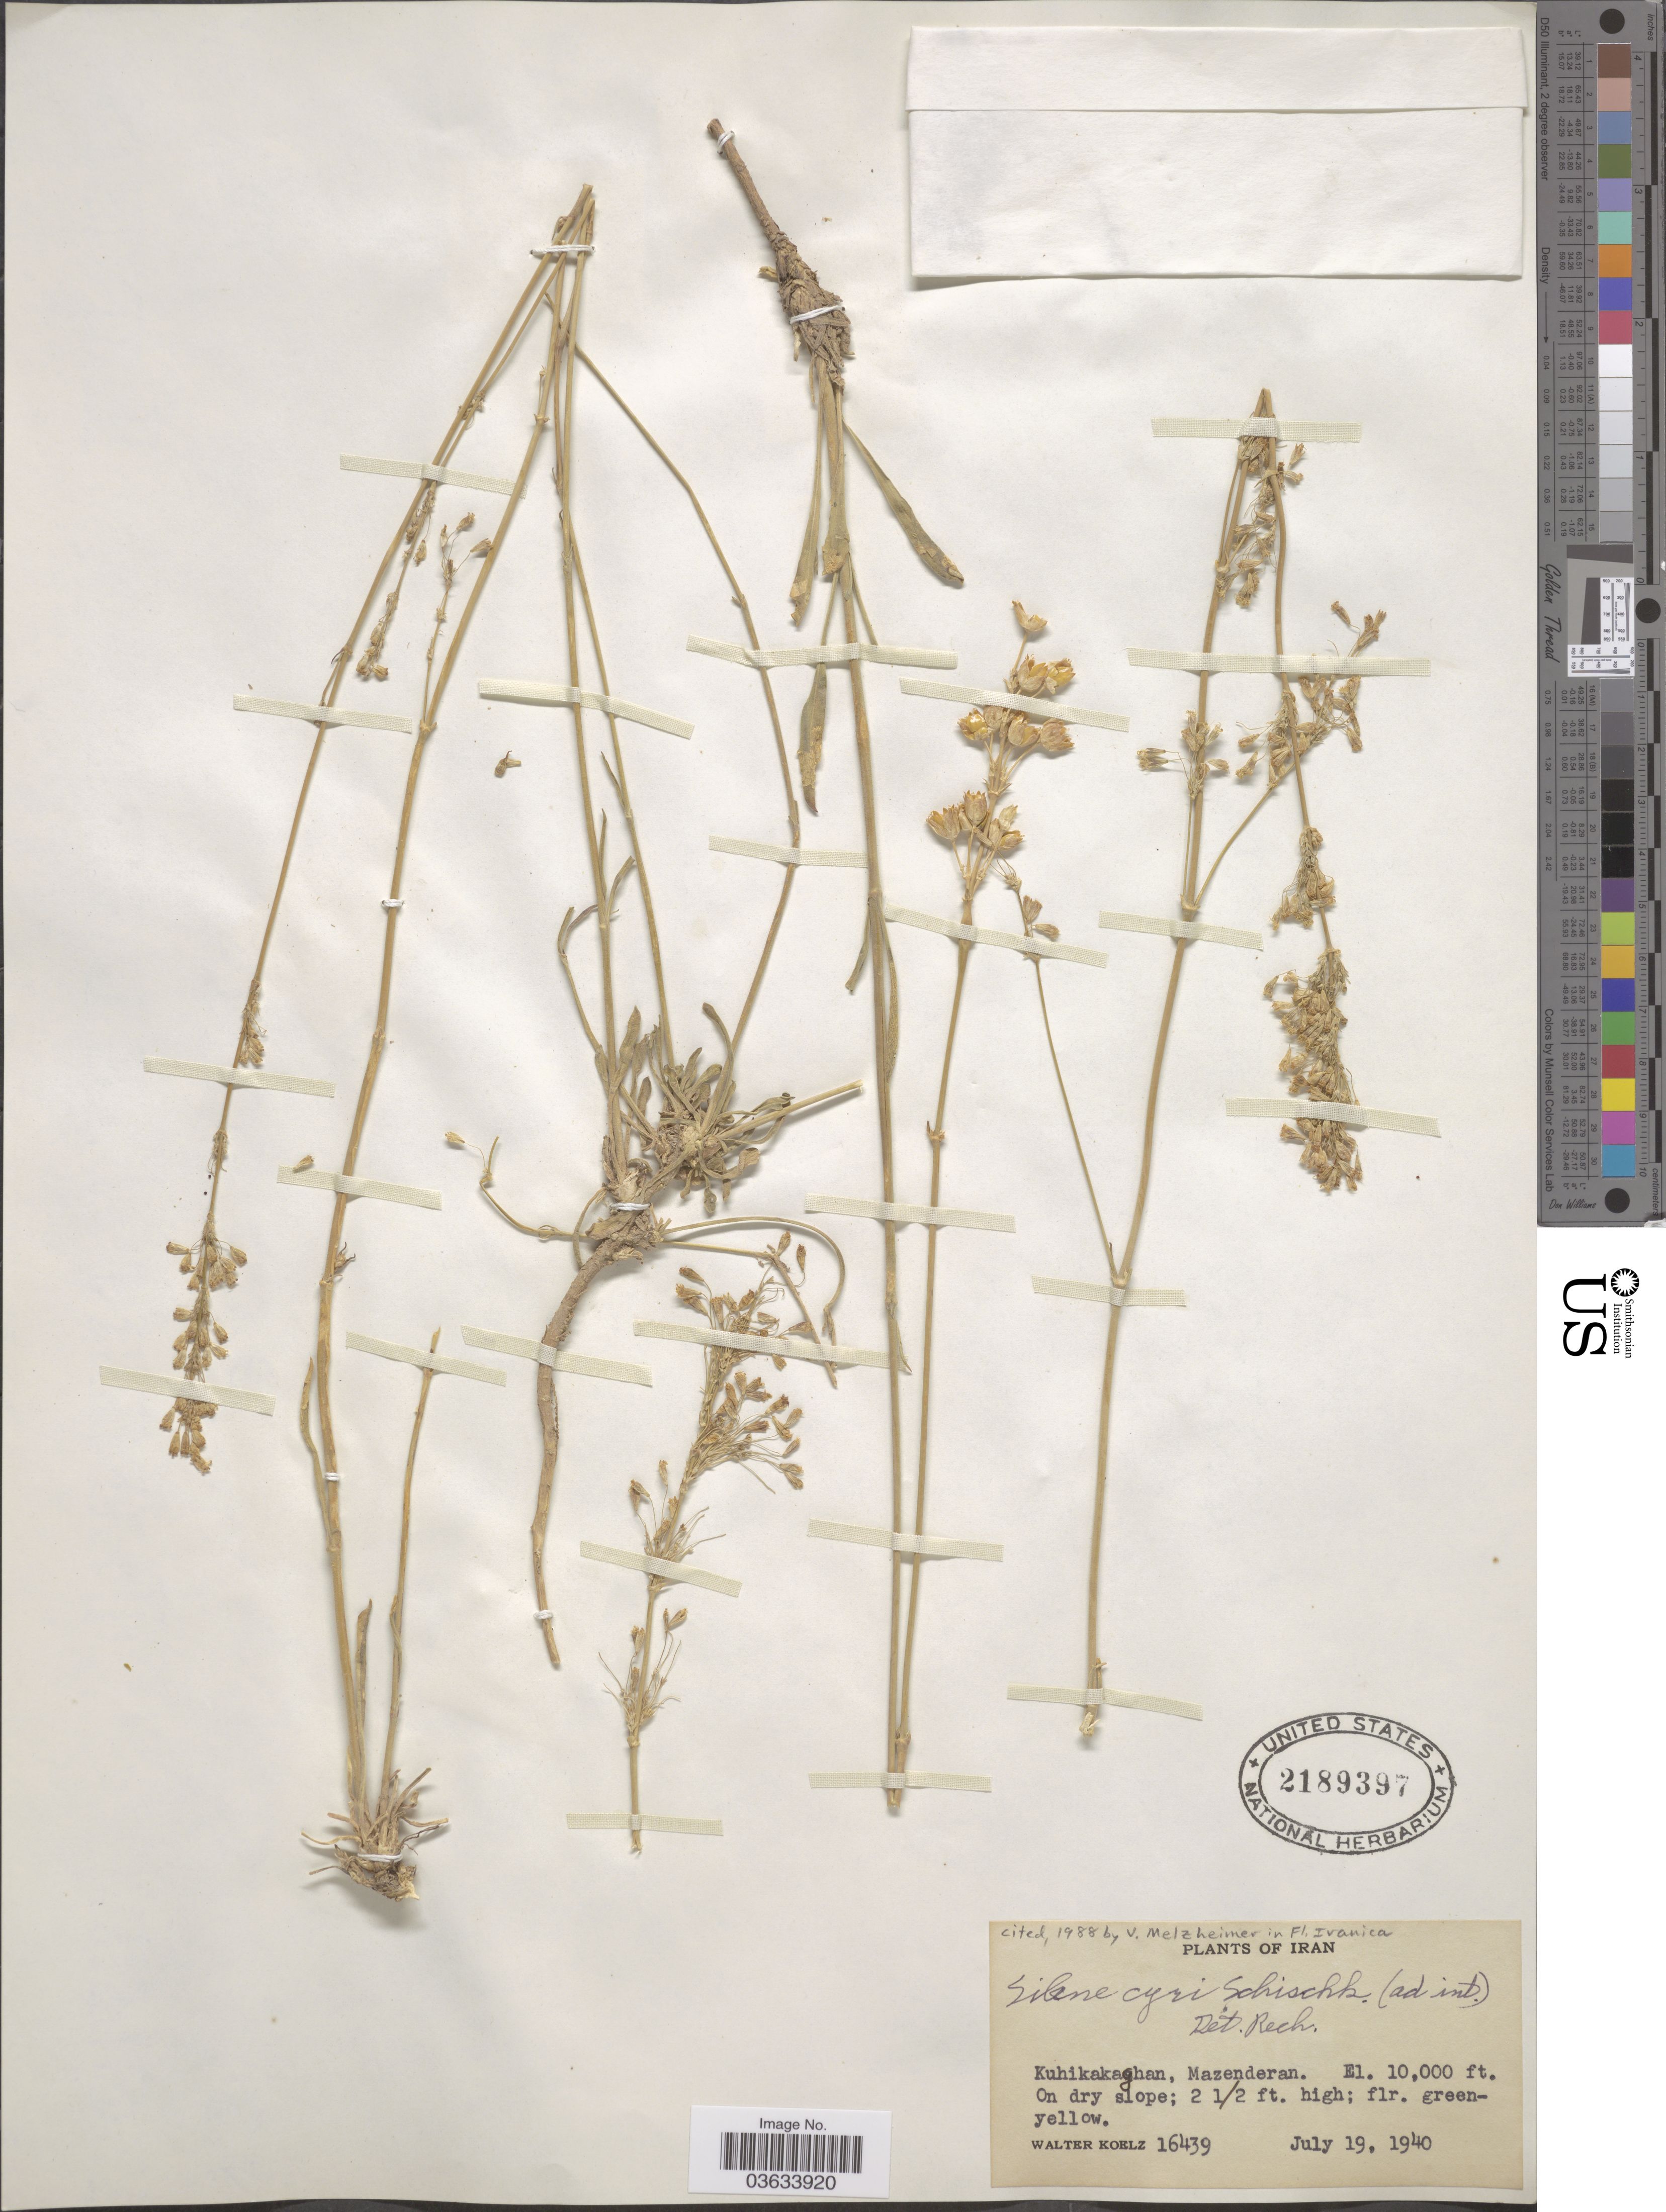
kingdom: Plantae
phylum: Tracheophyta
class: Magnoliopsida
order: Caryophyllales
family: Caryophyllaceae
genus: Silene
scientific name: Silene cyri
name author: Schischk.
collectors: W. N. Koelz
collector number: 16439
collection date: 1940-07-19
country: Iran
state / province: Mazandaran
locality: Kuhikakaghan.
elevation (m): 3048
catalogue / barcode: US 2189397